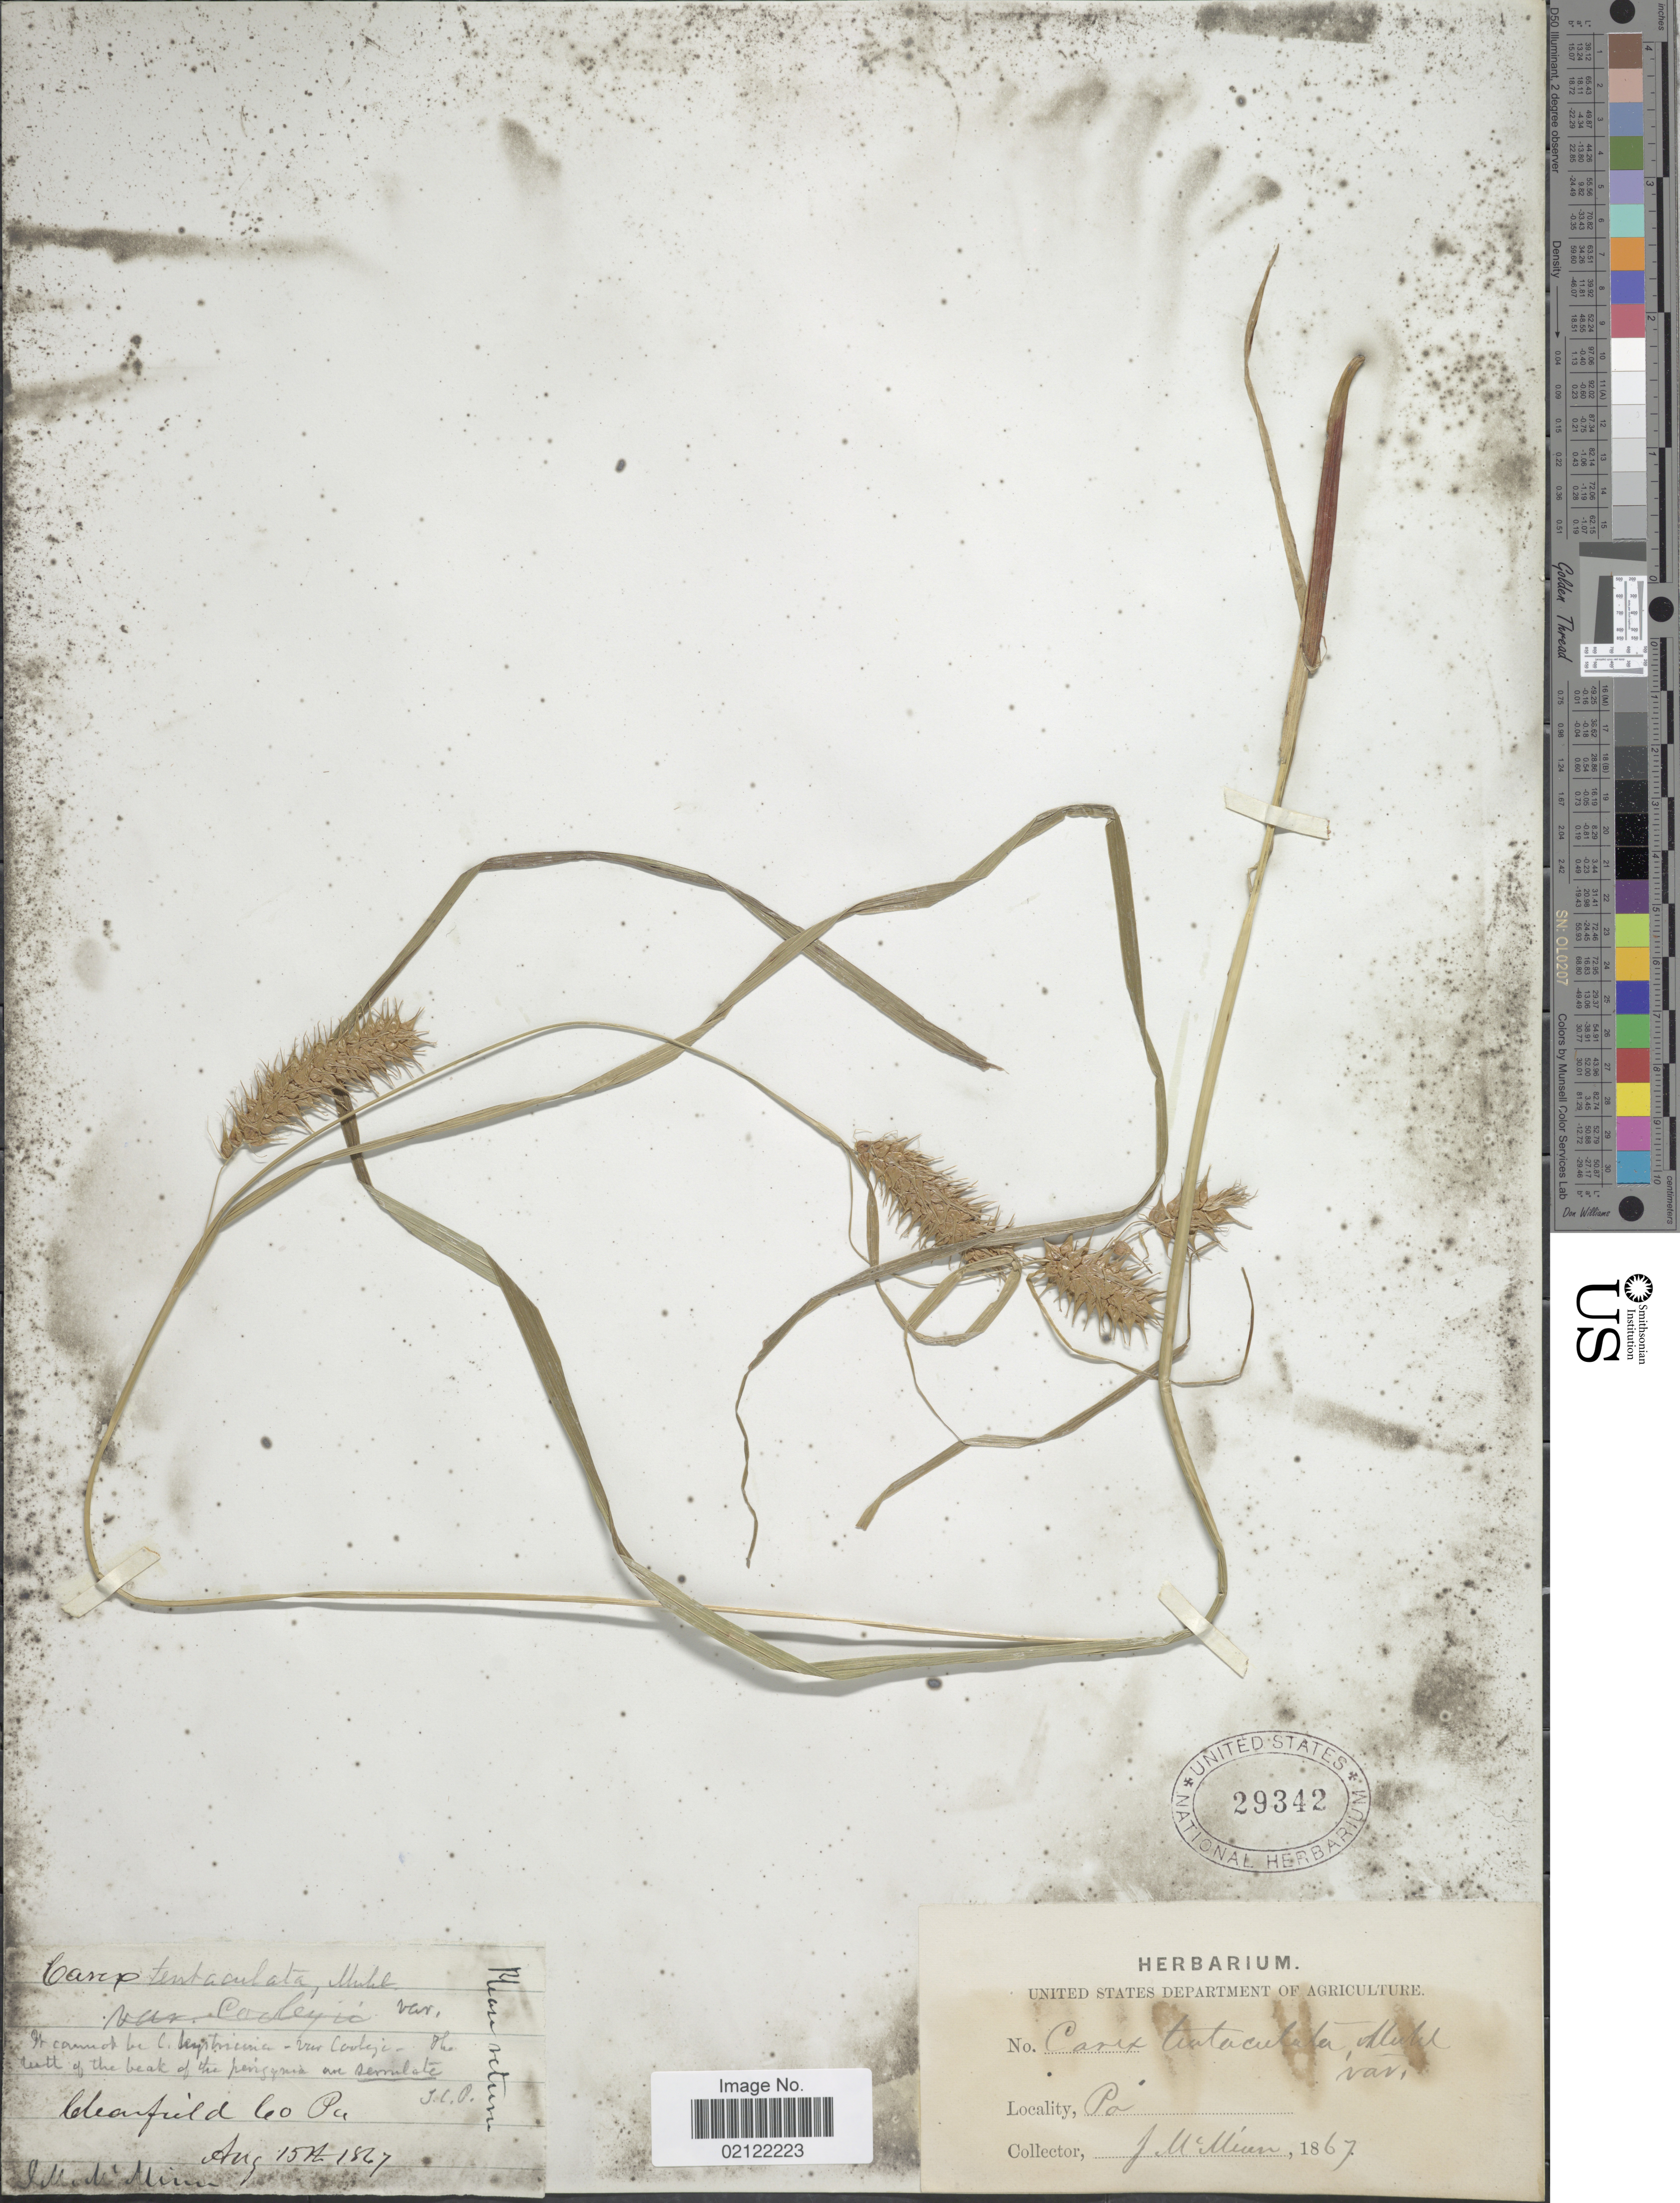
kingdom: Plantae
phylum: Tracheophyta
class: Liliopsida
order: Poales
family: Cyperaceae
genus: Carex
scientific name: Carex lurida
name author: Wahlenb.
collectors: J. William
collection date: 1867-08-15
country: United States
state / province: Pennsylvania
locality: Clearfield Co.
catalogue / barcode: US 29342